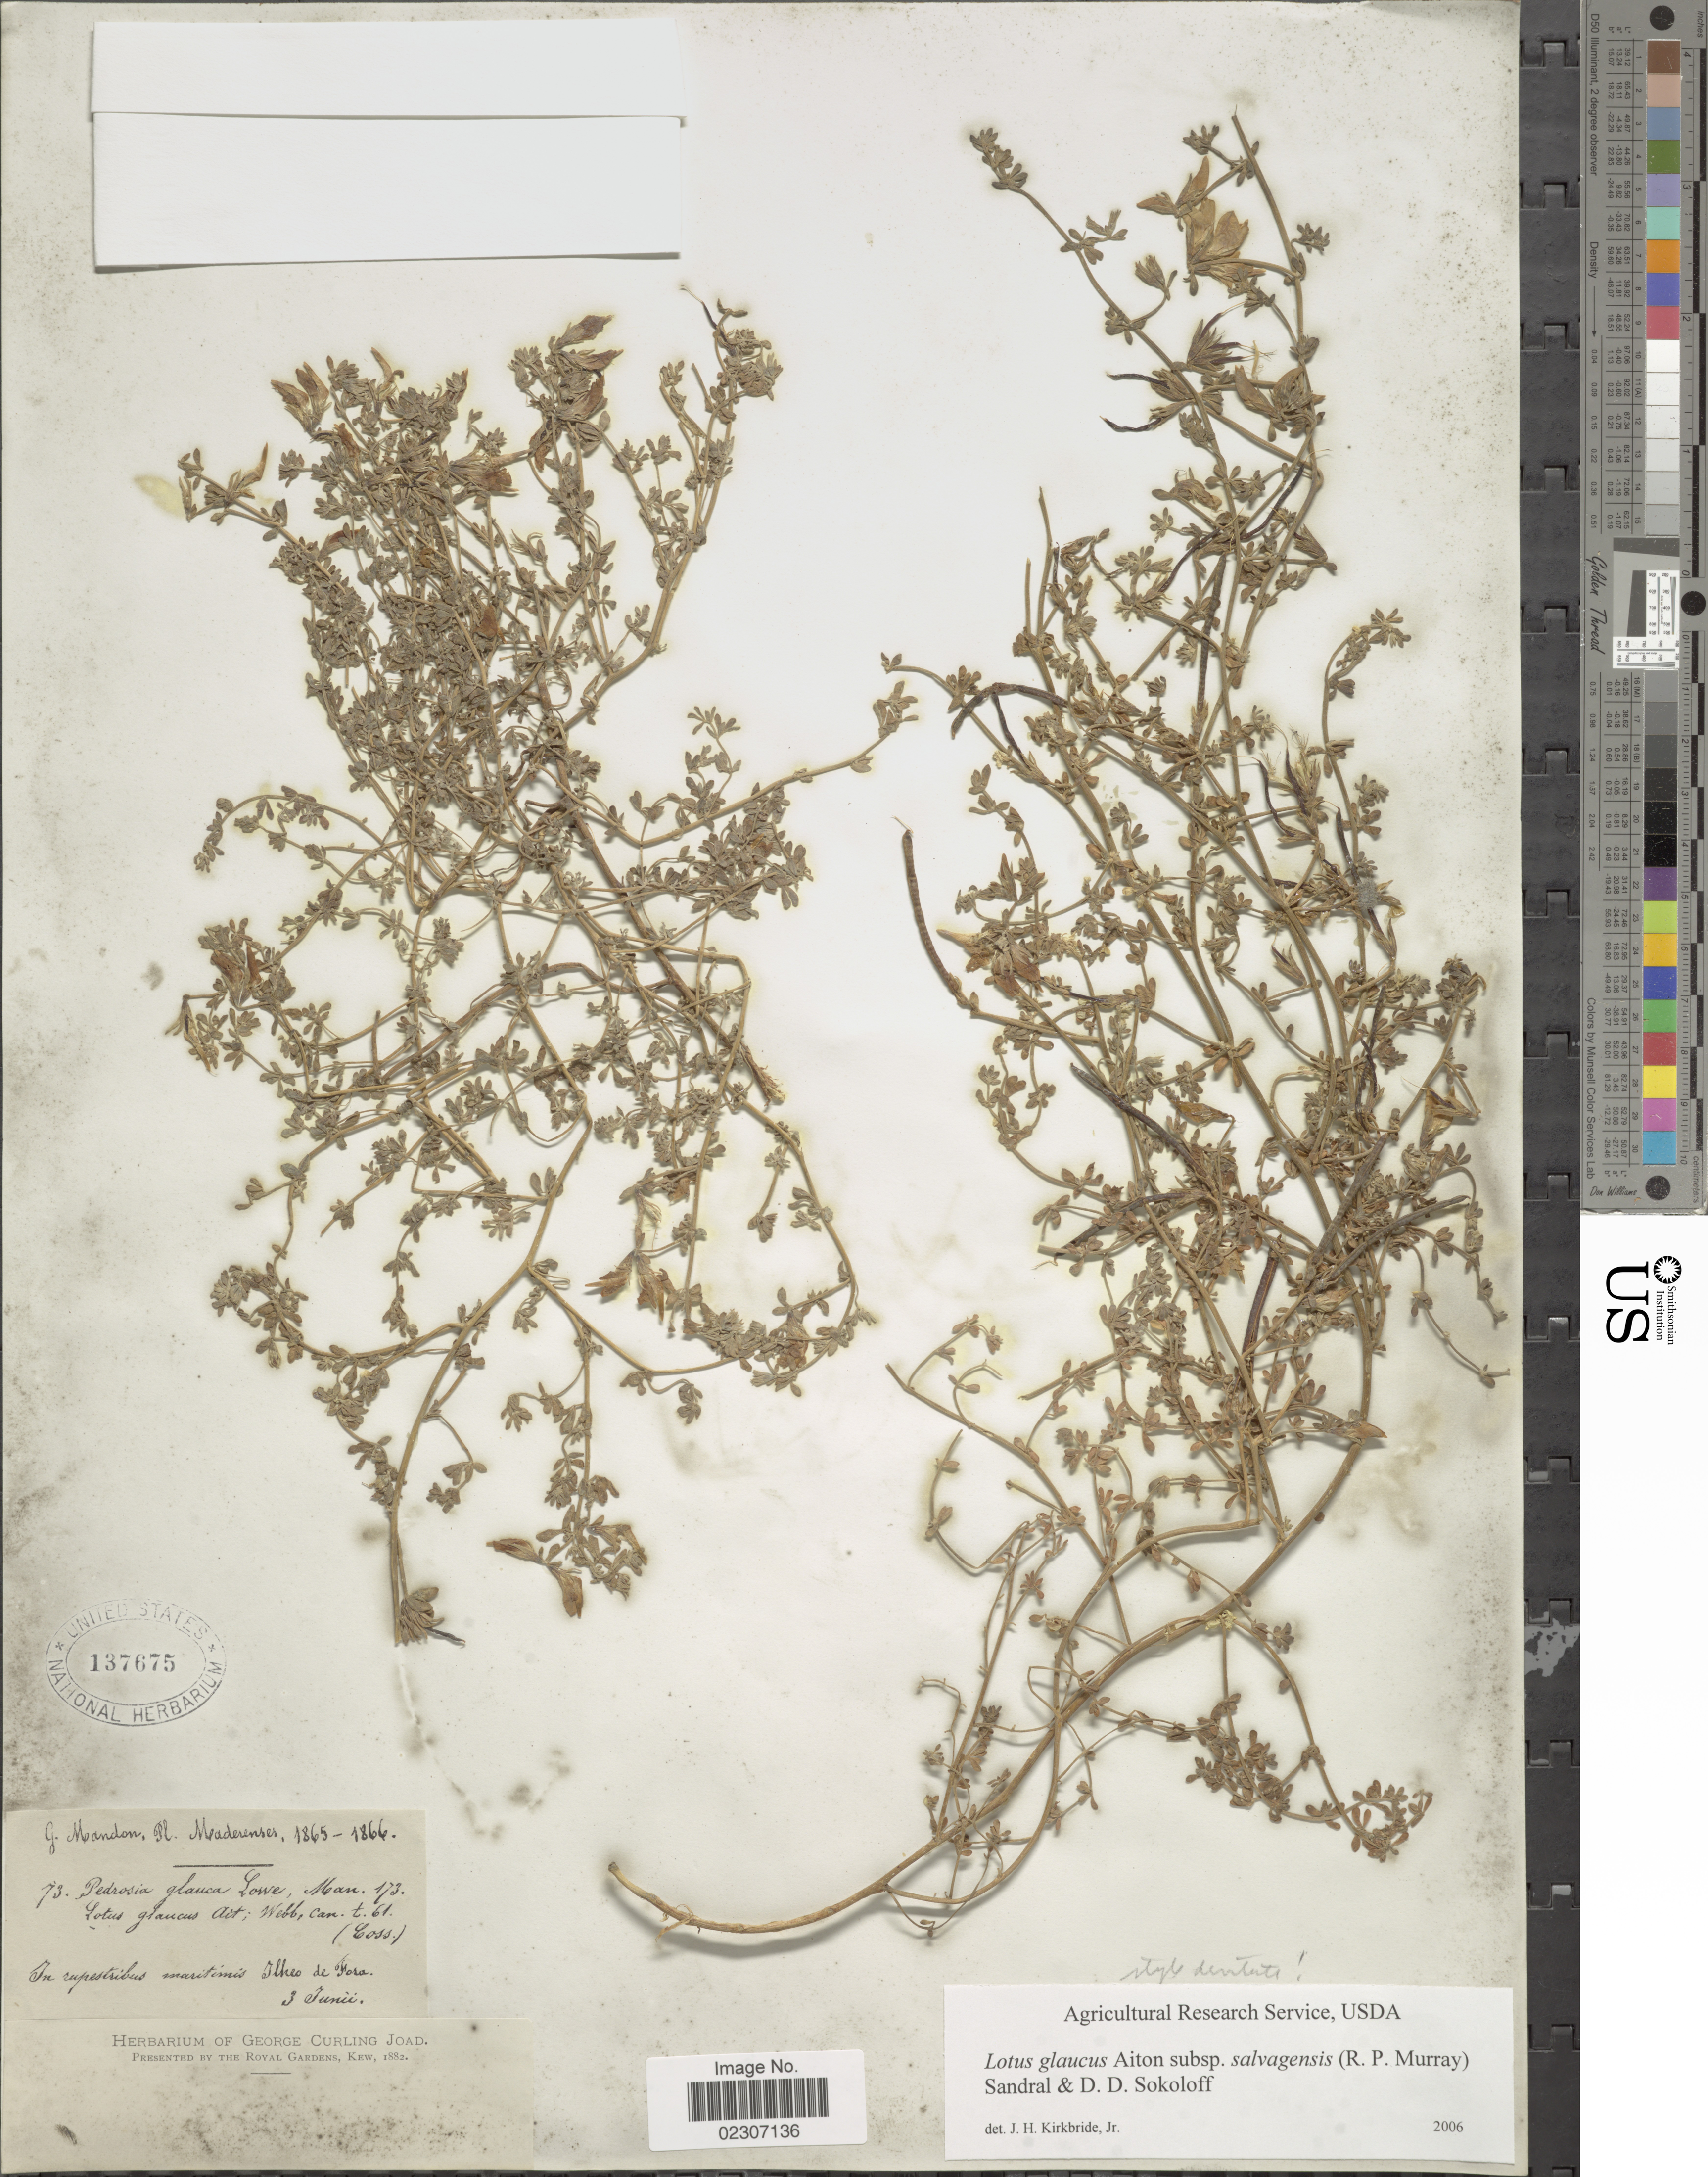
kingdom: Plantae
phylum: Tracheophyta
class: Magnoliopsida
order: Fabales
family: Fabaceae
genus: Lotus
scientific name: Lotus glaucus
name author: Sol.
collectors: G. Mandon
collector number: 73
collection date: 1865-06-03/1866-06-03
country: Portugal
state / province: Madeira (Aut. Reg.)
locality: Maderenses. In rupestribus maritimis Ilheo de Fora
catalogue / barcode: US 137675